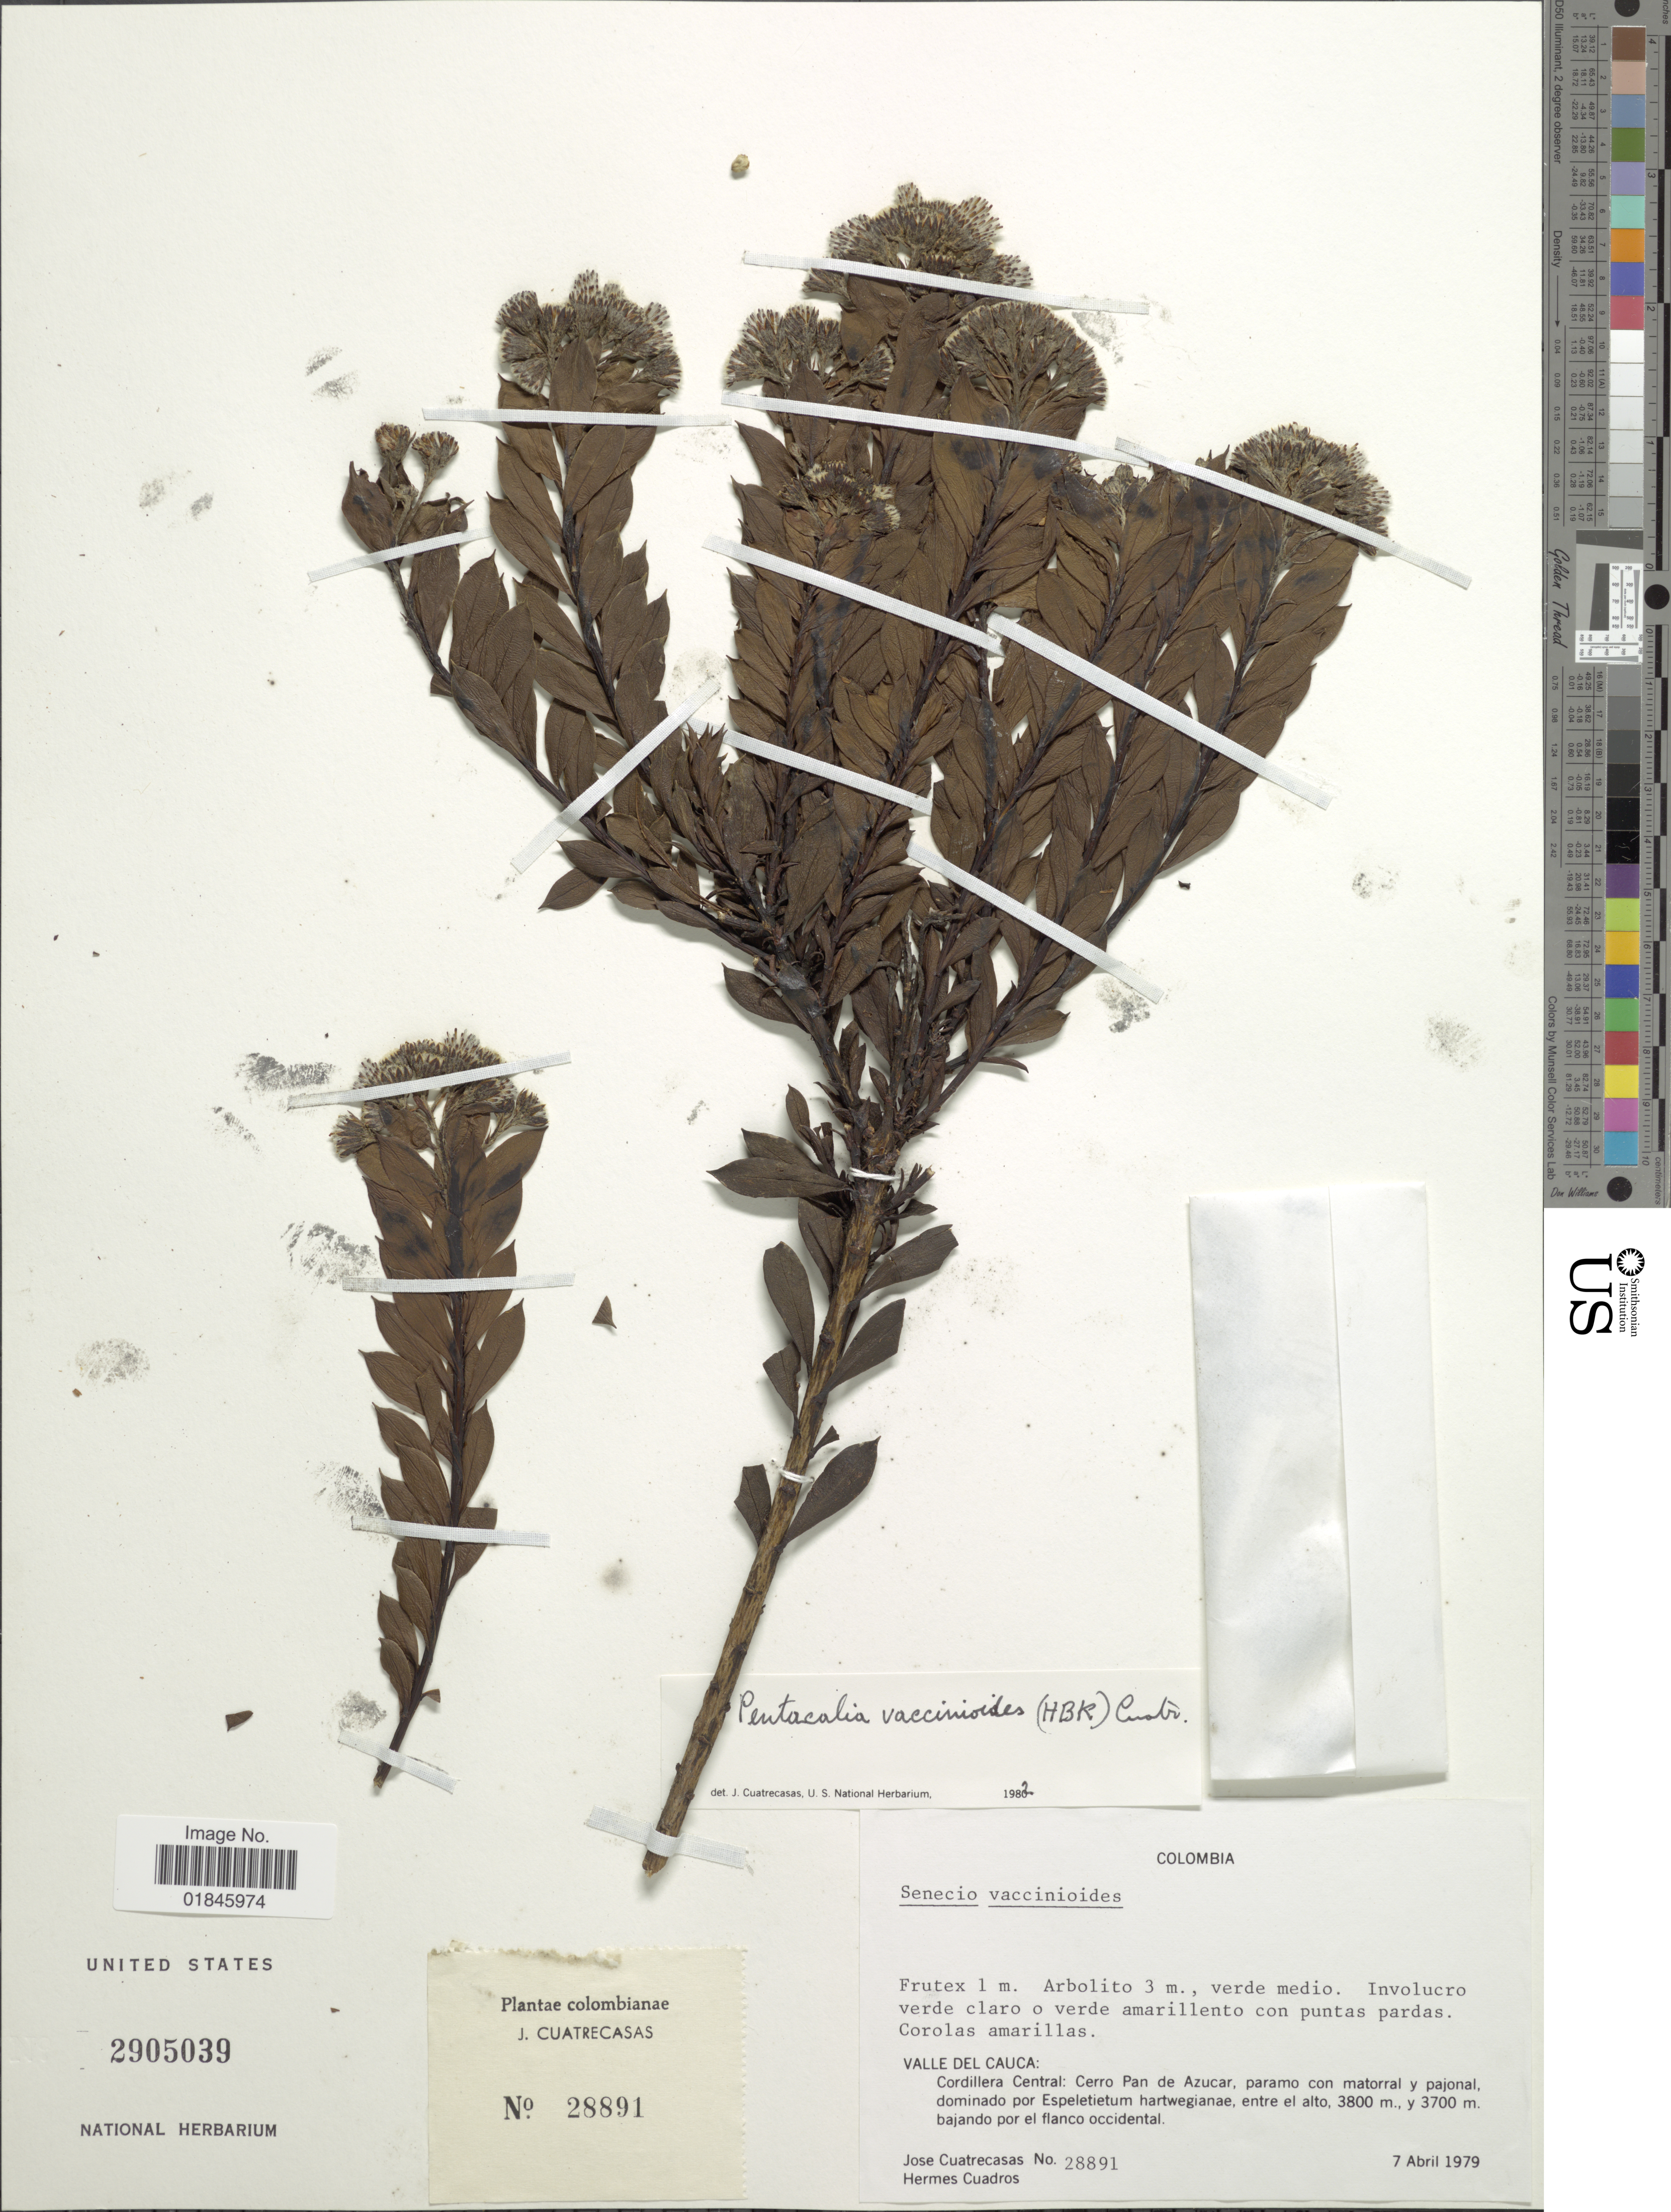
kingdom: Plantae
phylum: Tracheophyta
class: Magnoliopsida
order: Asterales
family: Asteraceae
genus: Pentacalia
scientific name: Pentacalia vaccinioides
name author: (Kunth) Cuatrec.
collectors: J. Cuatrecasas & H. Cuadros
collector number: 28891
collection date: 1979-04-07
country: Colombia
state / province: Valle del Cauca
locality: Valle del Cauca: Cordillera Central: Cerro Pan de Azucar, paramo con matorral y pajonal.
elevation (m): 3700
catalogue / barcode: US 2905039